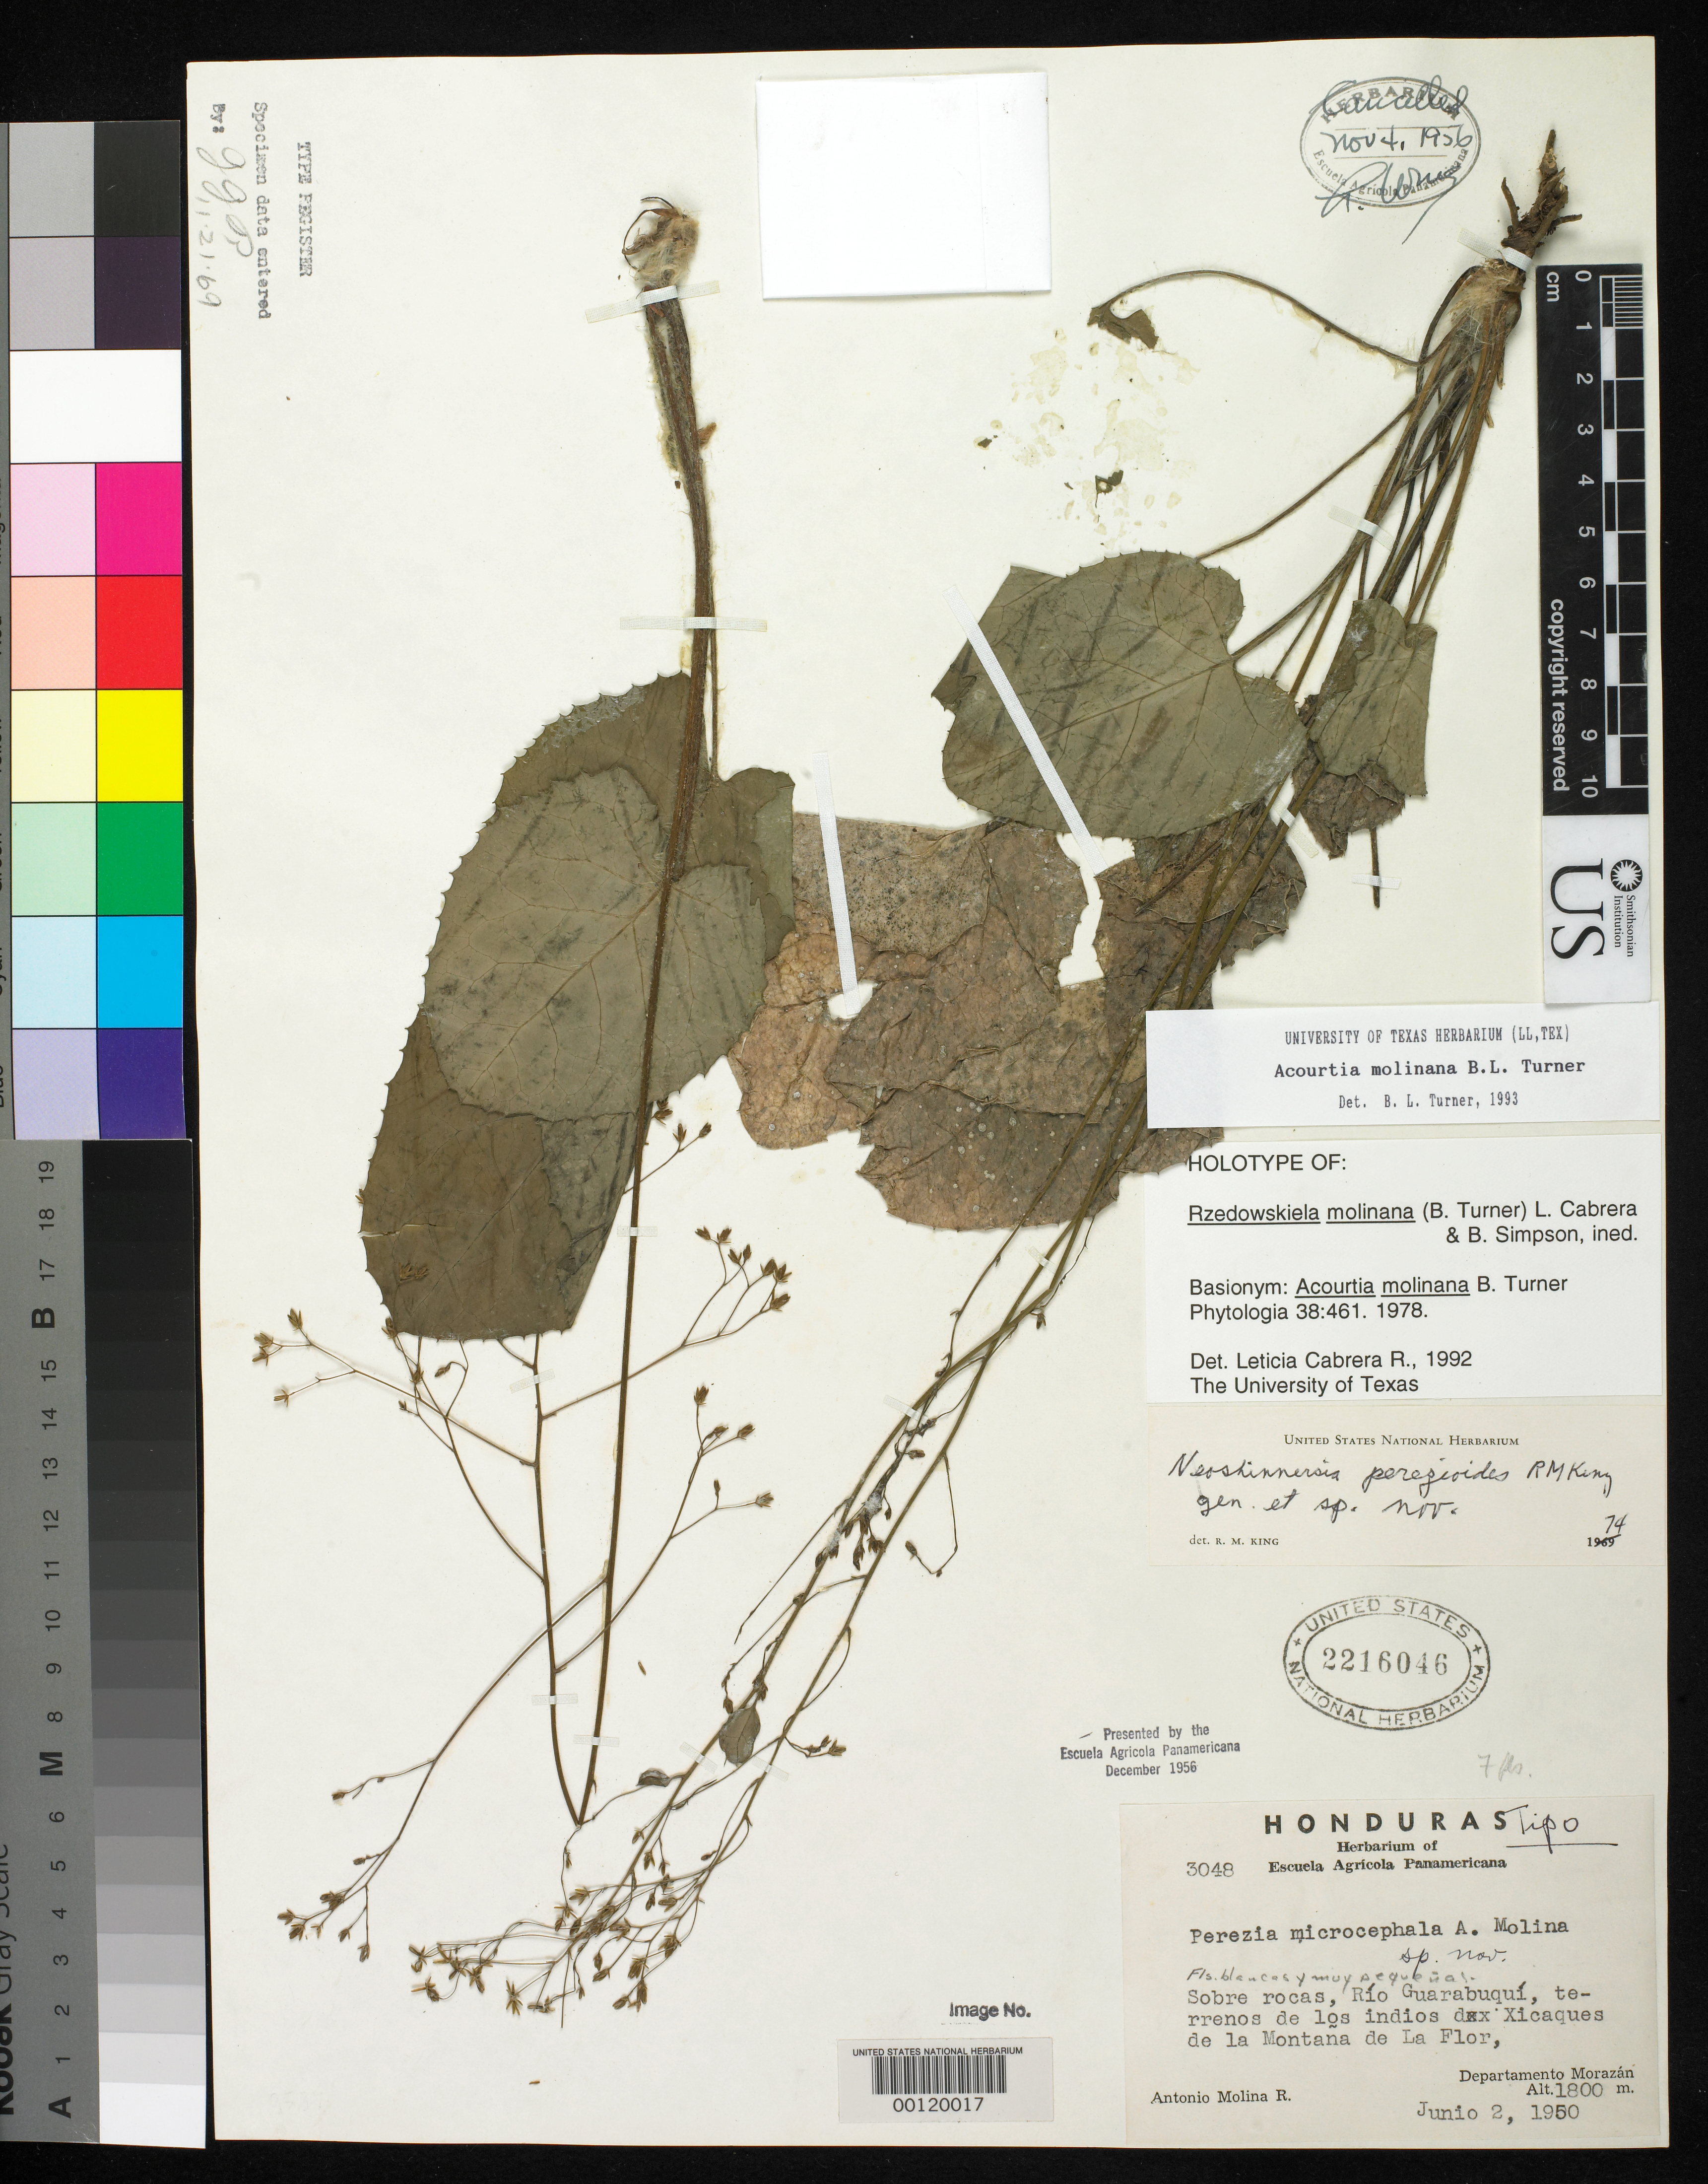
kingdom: Plantae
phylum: Tracheophyta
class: Magnoliopsida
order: Asterales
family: Asteraceae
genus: Perezia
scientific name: Perezia microcephala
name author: Ant. Molina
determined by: Turner, B. L.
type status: Holotype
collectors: A. Molina R.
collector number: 3048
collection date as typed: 02 Jun 1950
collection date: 1950-06-02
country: Honduras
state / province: Fco. Morazán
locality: Sobre rocas, Rio Guarabuquí,terrenos de los indios de Xicaques de la Montana de La Flor.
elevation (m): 1800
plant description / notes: Nom. illeg., non Perezia microcephala (DC.) A. Gray 1852; Also a type of Acourtia molinana B.L. Turner, nom. nov. "Presented by the Escuela Agricola Panamericana December 1956." Holotype, transferred from EAP to US (see Dorr et al. 2009, Taxon 58: 993-1001).; Based on Perezia microcephala Ant. Molina 1952, non P. microcephala (DC.) A. Gray 1852; Also a type of Perezia microcephala Ant. Molina, nom. illeg. "Presented by the Escuela Agricola Panamericana December 1956." Holotype, transferred from EAP to US (see Dorr et al. 2009, Taxon 58: 993-1001).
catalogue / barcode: US 2216046